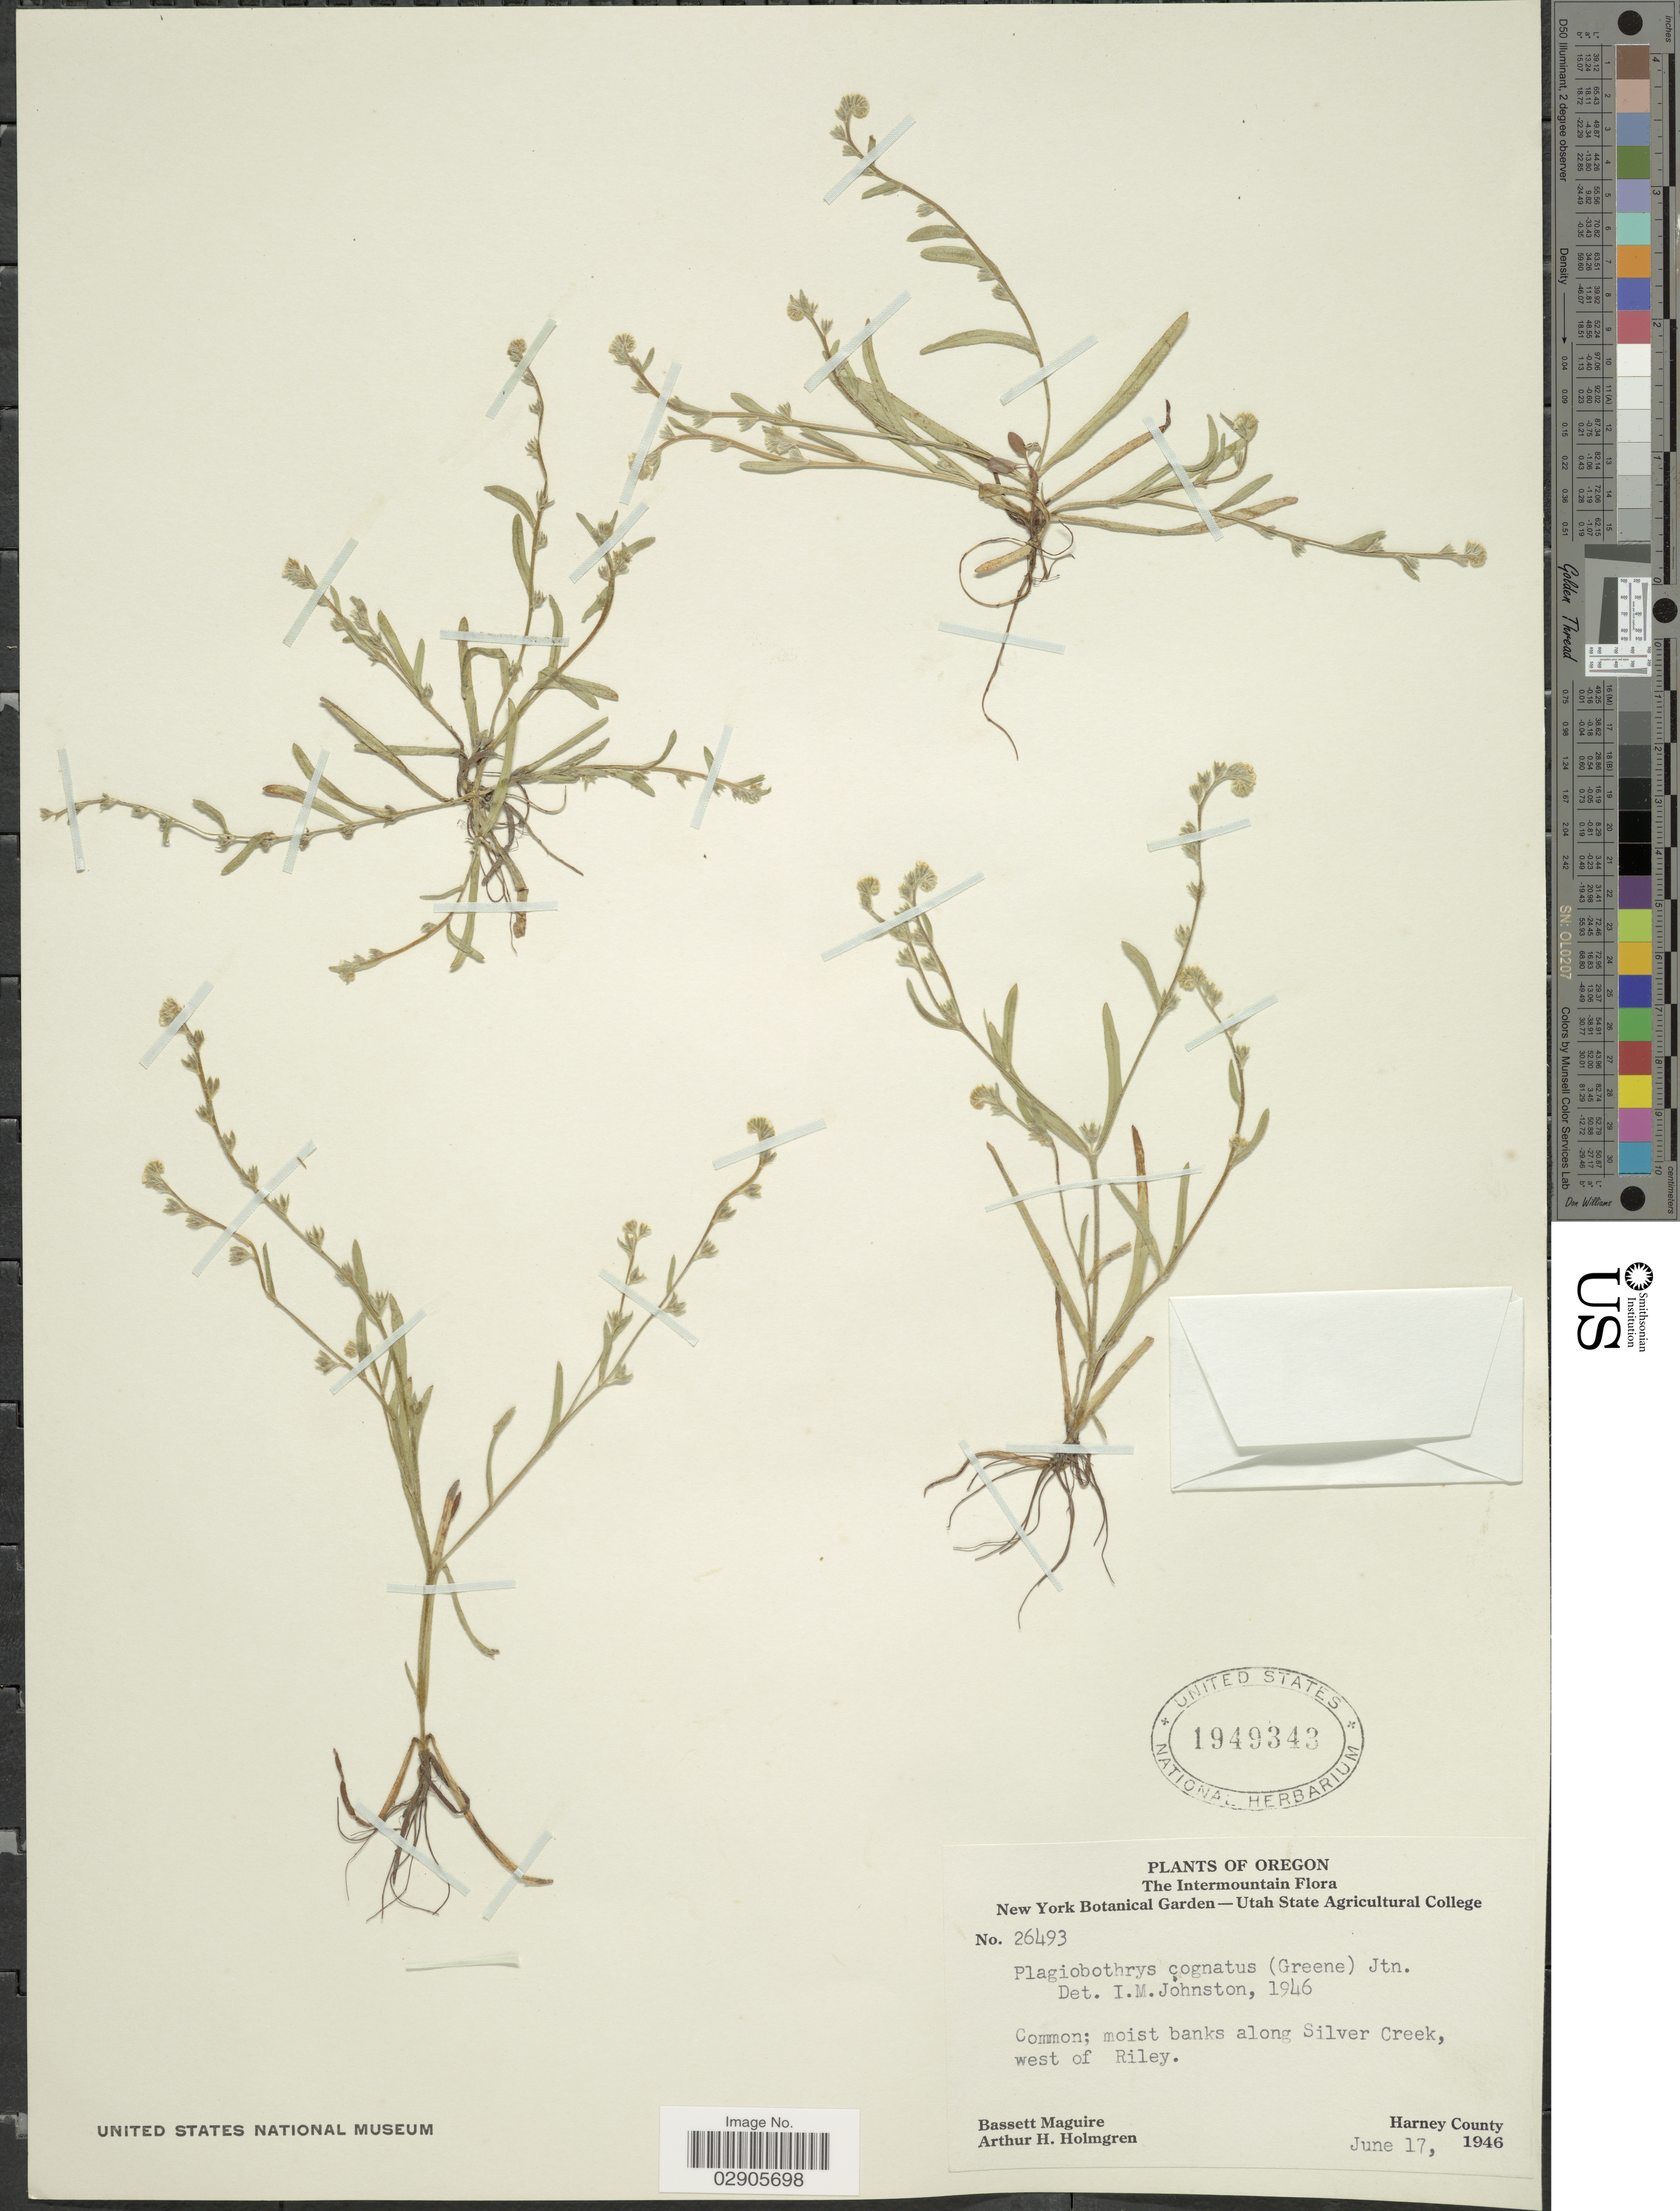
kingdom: Plantae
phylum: Tracheophyta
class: Magnoliopsida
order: Boraginales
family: Boraginaceae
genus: Plagiobothrys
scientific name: Plagiobothrys cognatus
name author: (Greene) I.M. Johnst.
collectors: B. Maguire & A. H. Holmgren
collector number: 26493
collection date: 1946-06-17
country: United States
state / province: Oregon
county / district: Harney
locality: The Intermountain. Common; moist banks along Silver Creek, west of Riley. Harney County.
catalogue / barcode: US 1949343